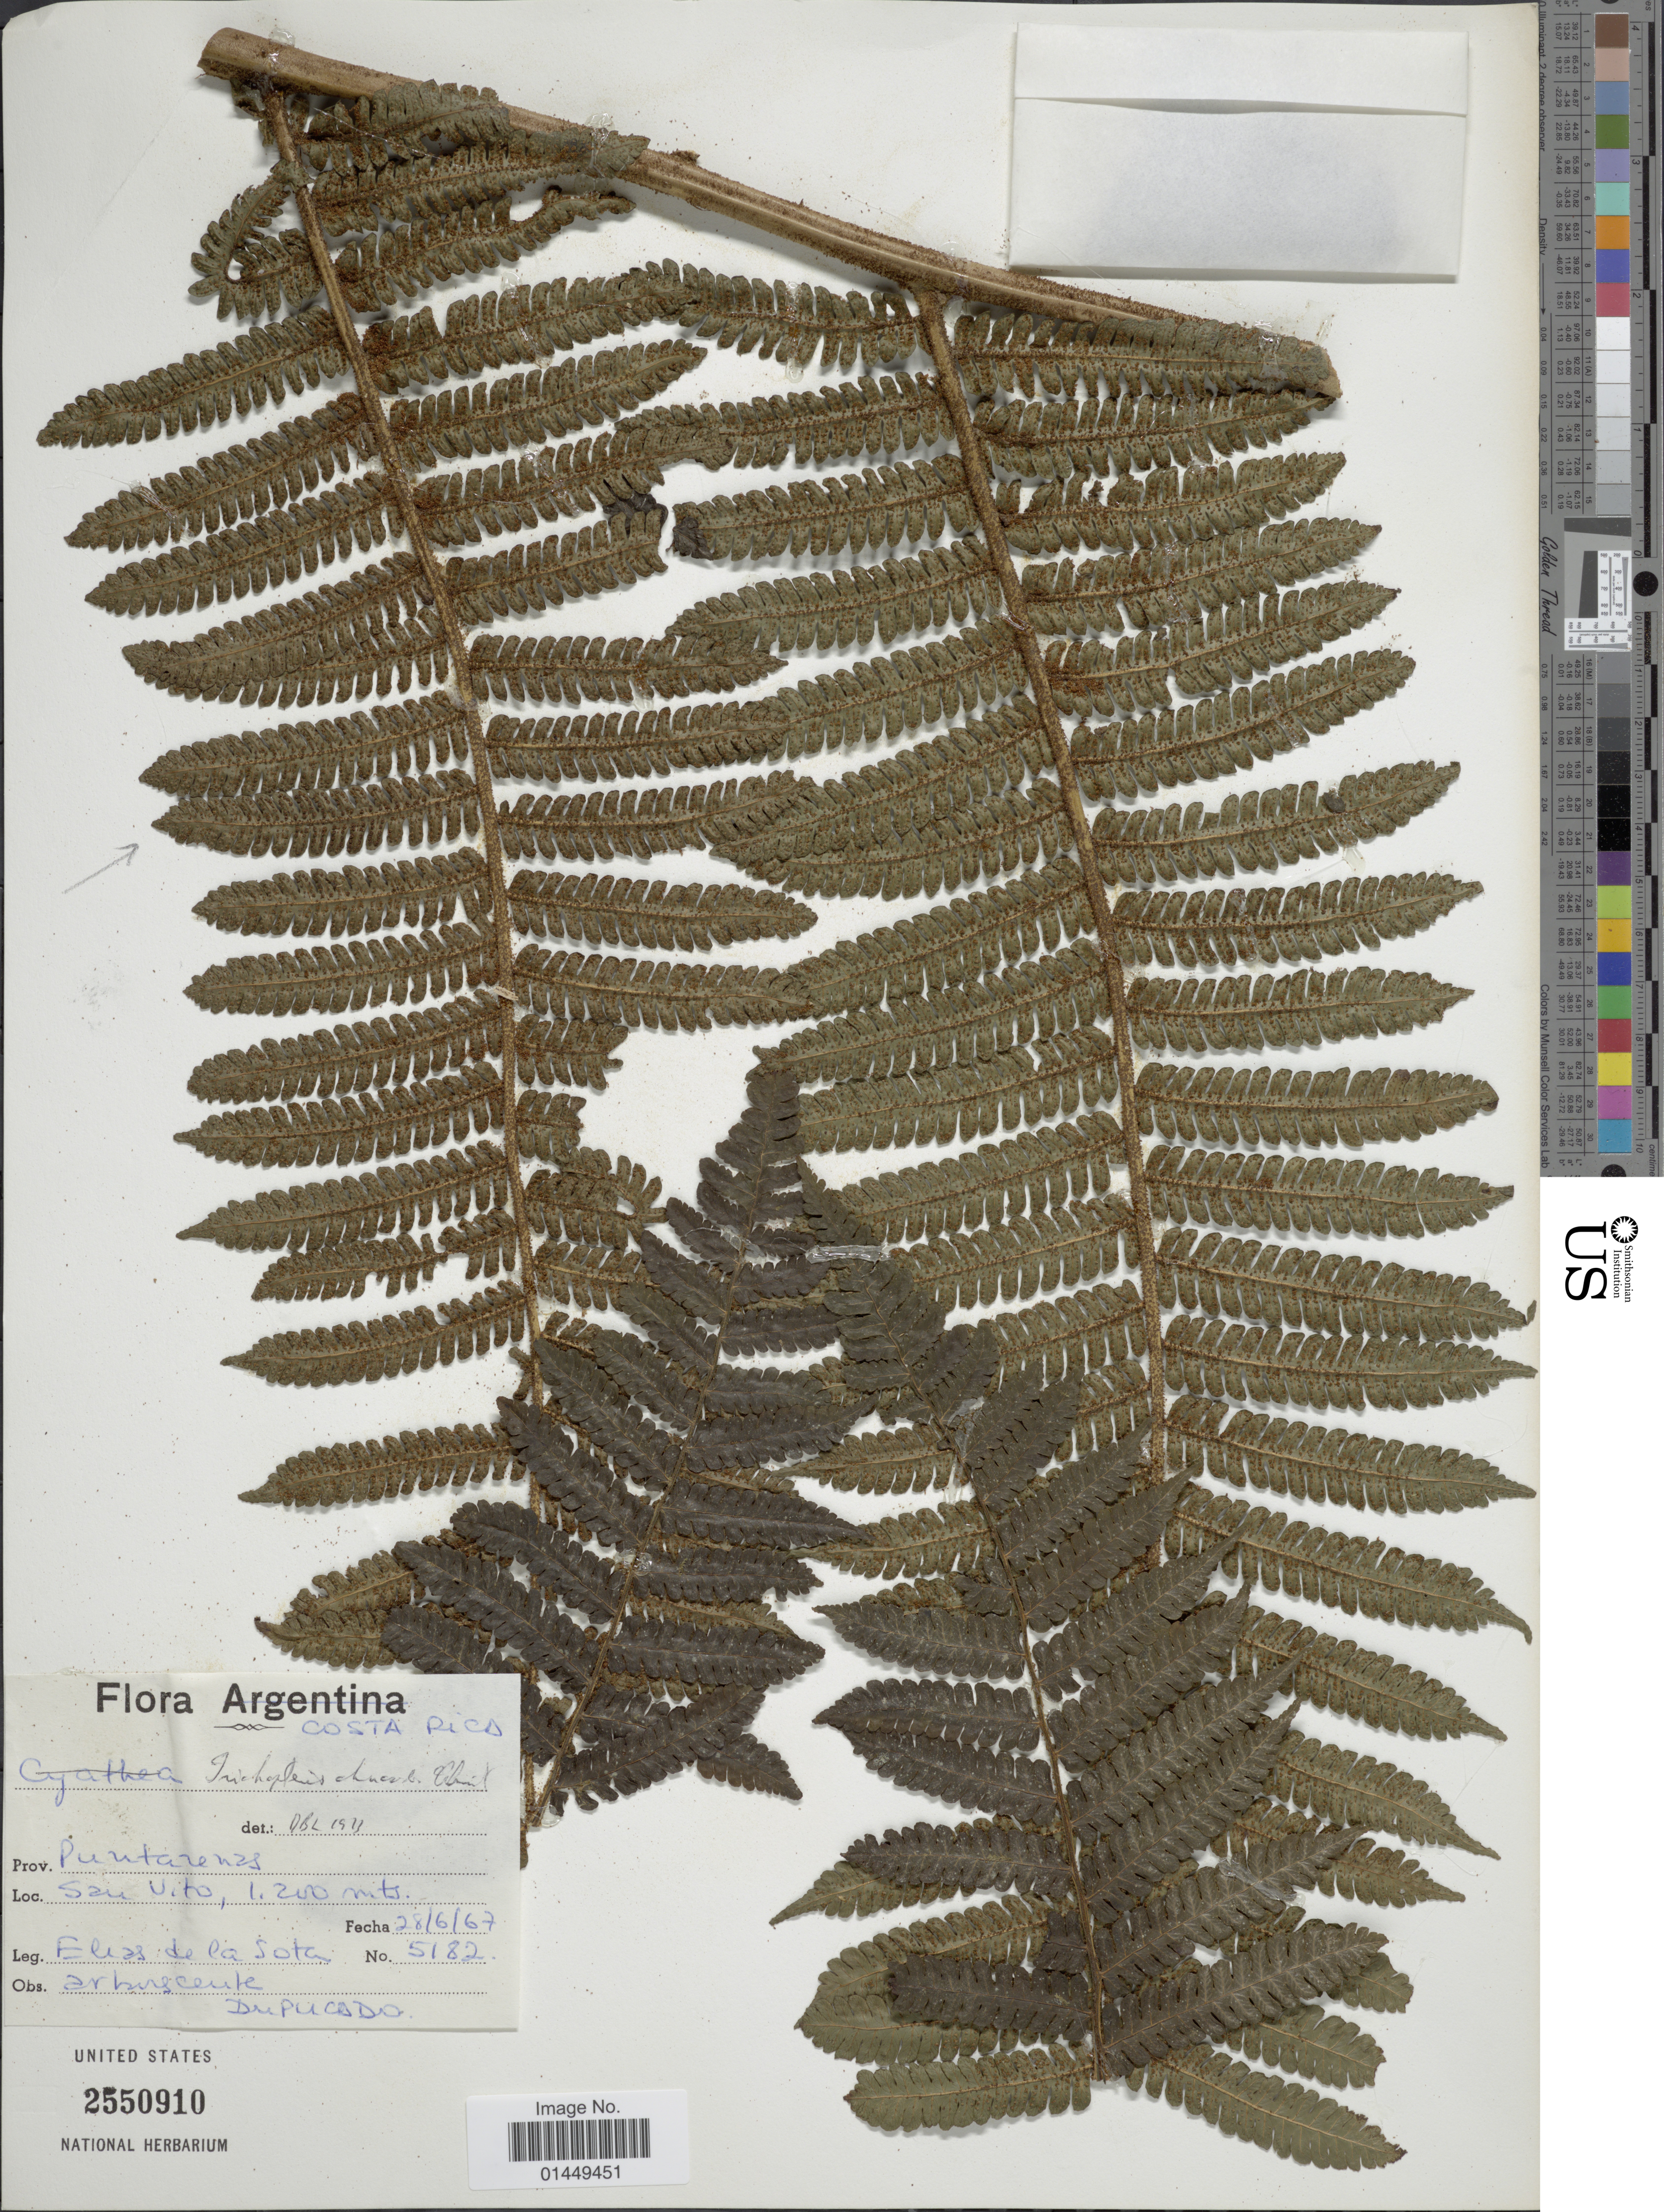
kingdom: Plantae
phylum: Tracheophyta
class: Polypodiopsida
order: Cyatheales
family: Cyatheaceae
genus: Cyathea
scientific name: Cyathea schiedeana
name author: (C. Presl) Domin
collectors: E. R. de la Sota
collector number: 5182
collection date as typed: Transcribed d/m/y: 28/6/67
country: Costa Rica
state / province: Puntarenas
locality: Prov. Puntarenas;, San KVito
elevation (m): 1200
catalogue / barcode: US 2550910